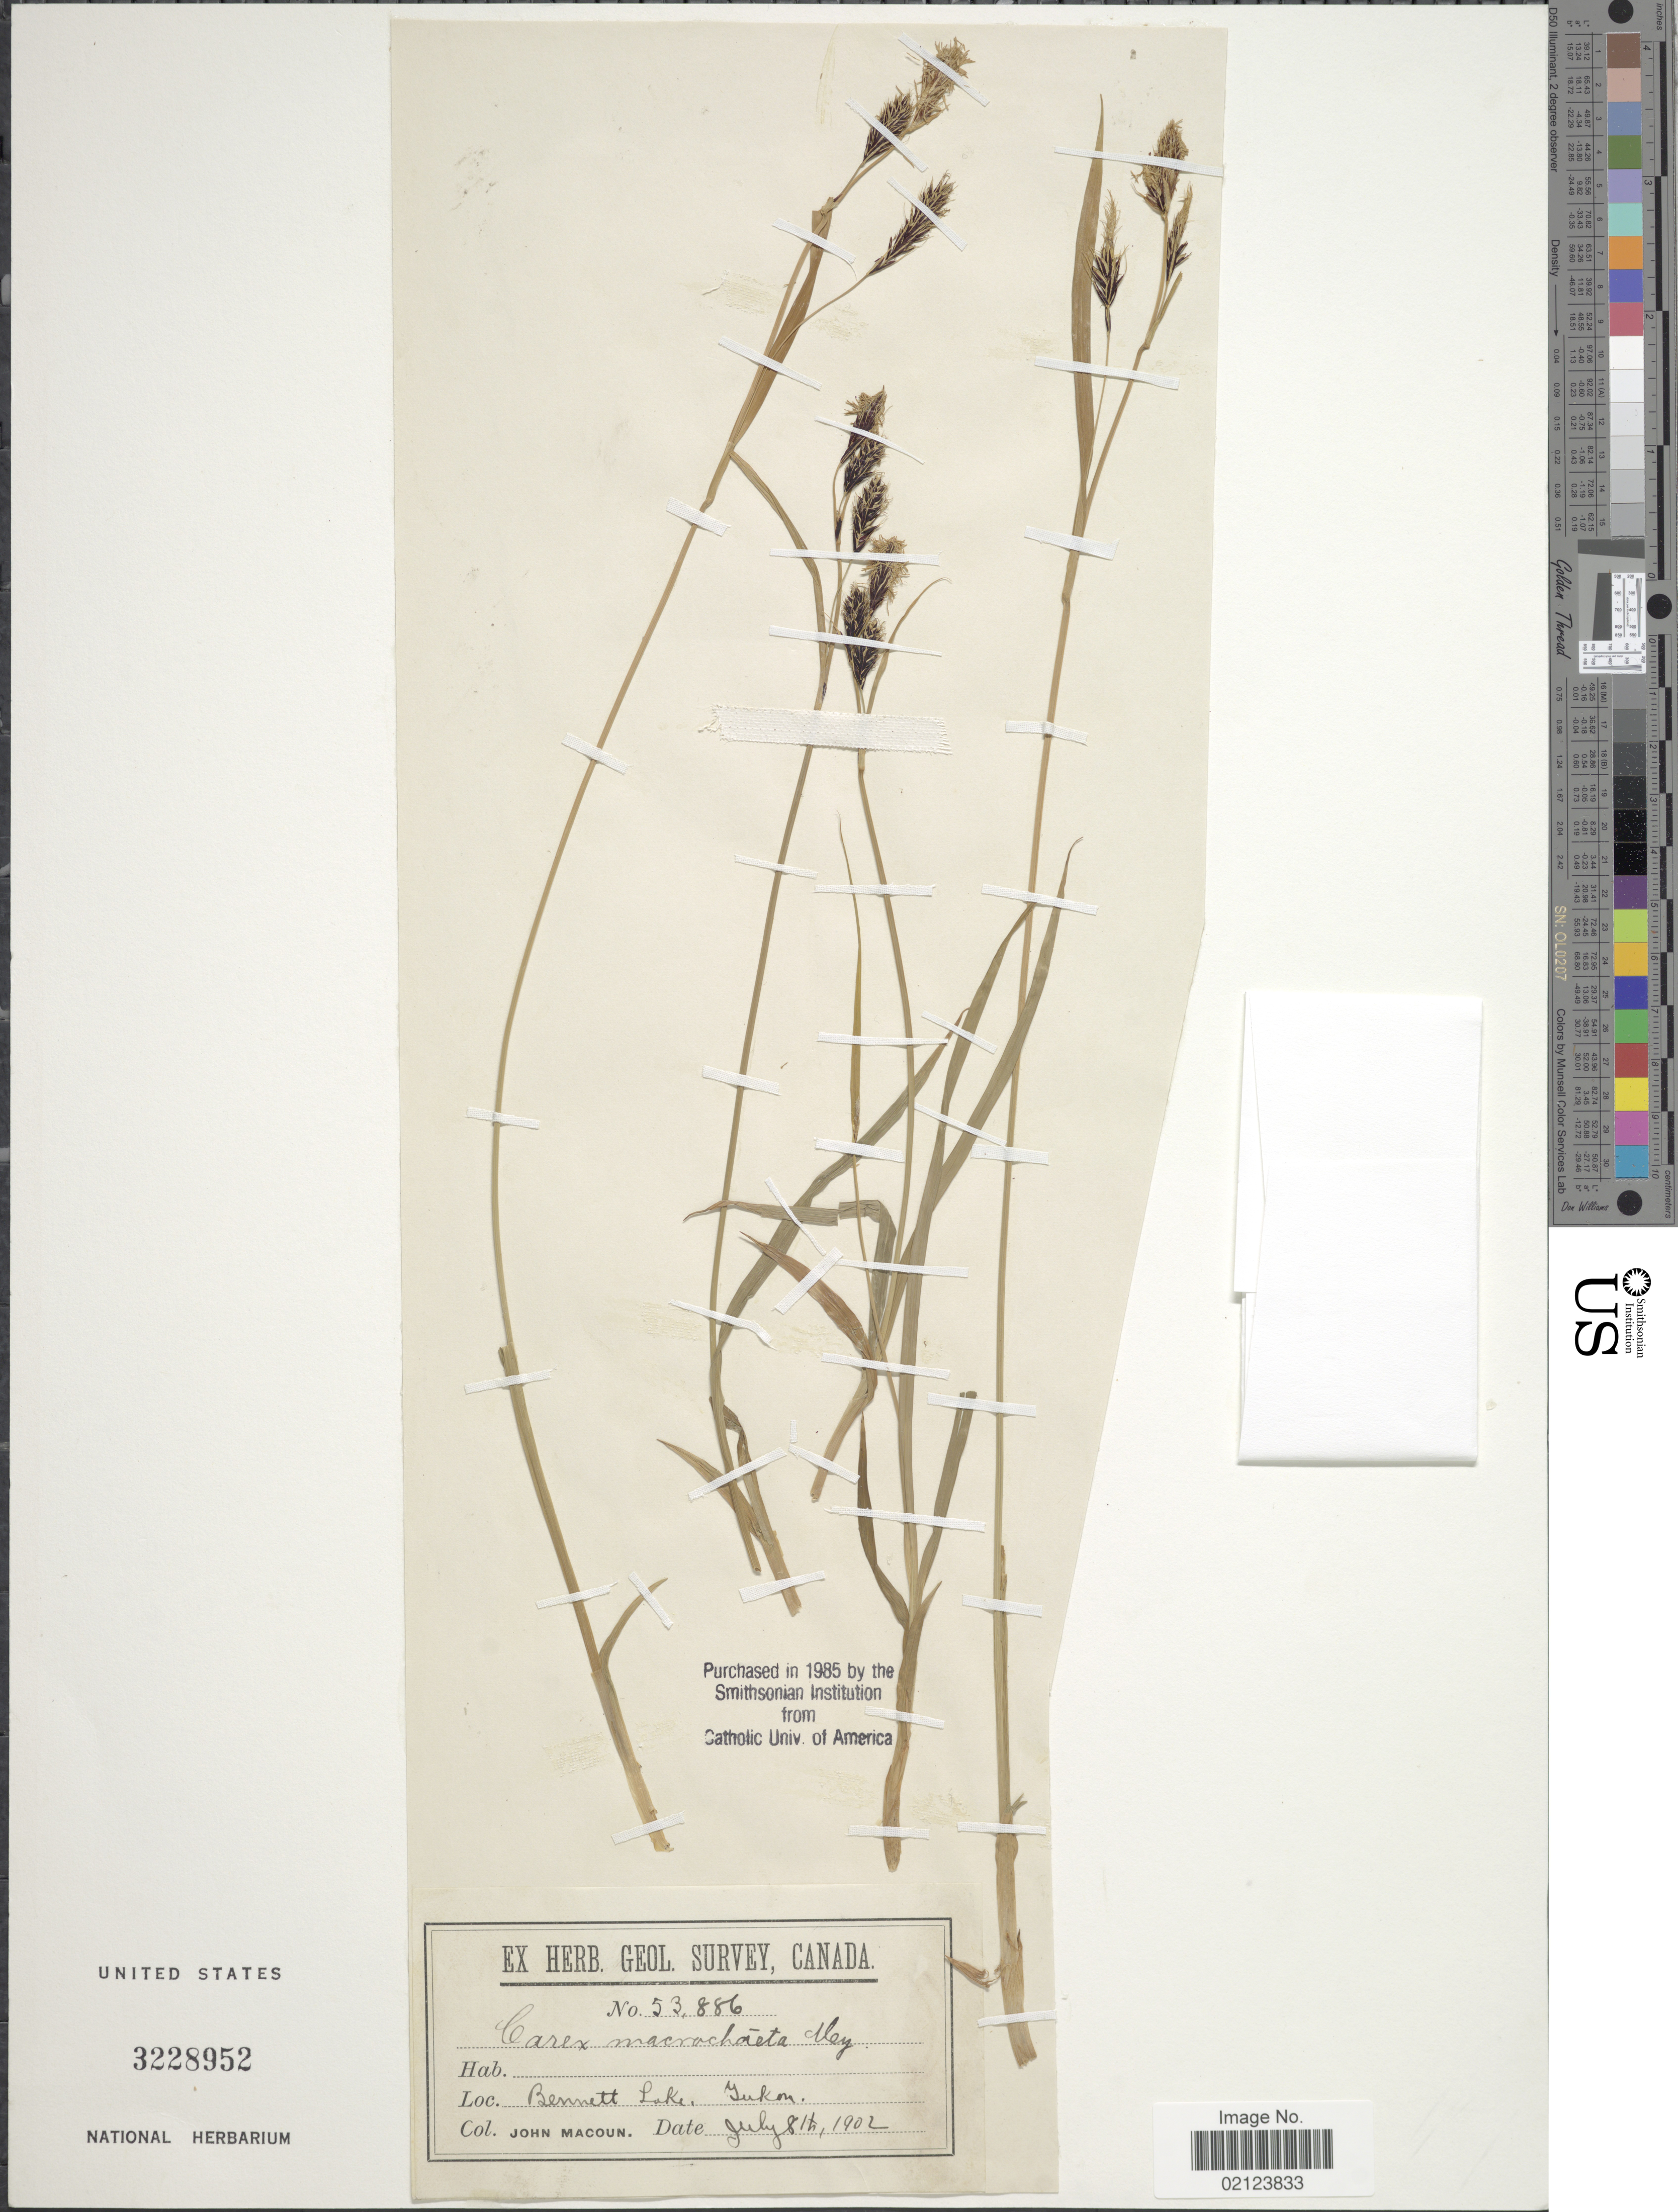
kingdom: Plantae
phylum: Tracheophyta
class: Liliopsida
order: Poales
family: Cyperaceae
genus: Carex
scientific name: Carex macrochaeta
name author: C.A. Mey.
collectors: J. Macoun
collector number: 53886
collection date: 1902-07-08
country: Canada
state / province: Yukon Territory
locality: Bennett Lake, Yukon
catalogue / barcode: US 3228952